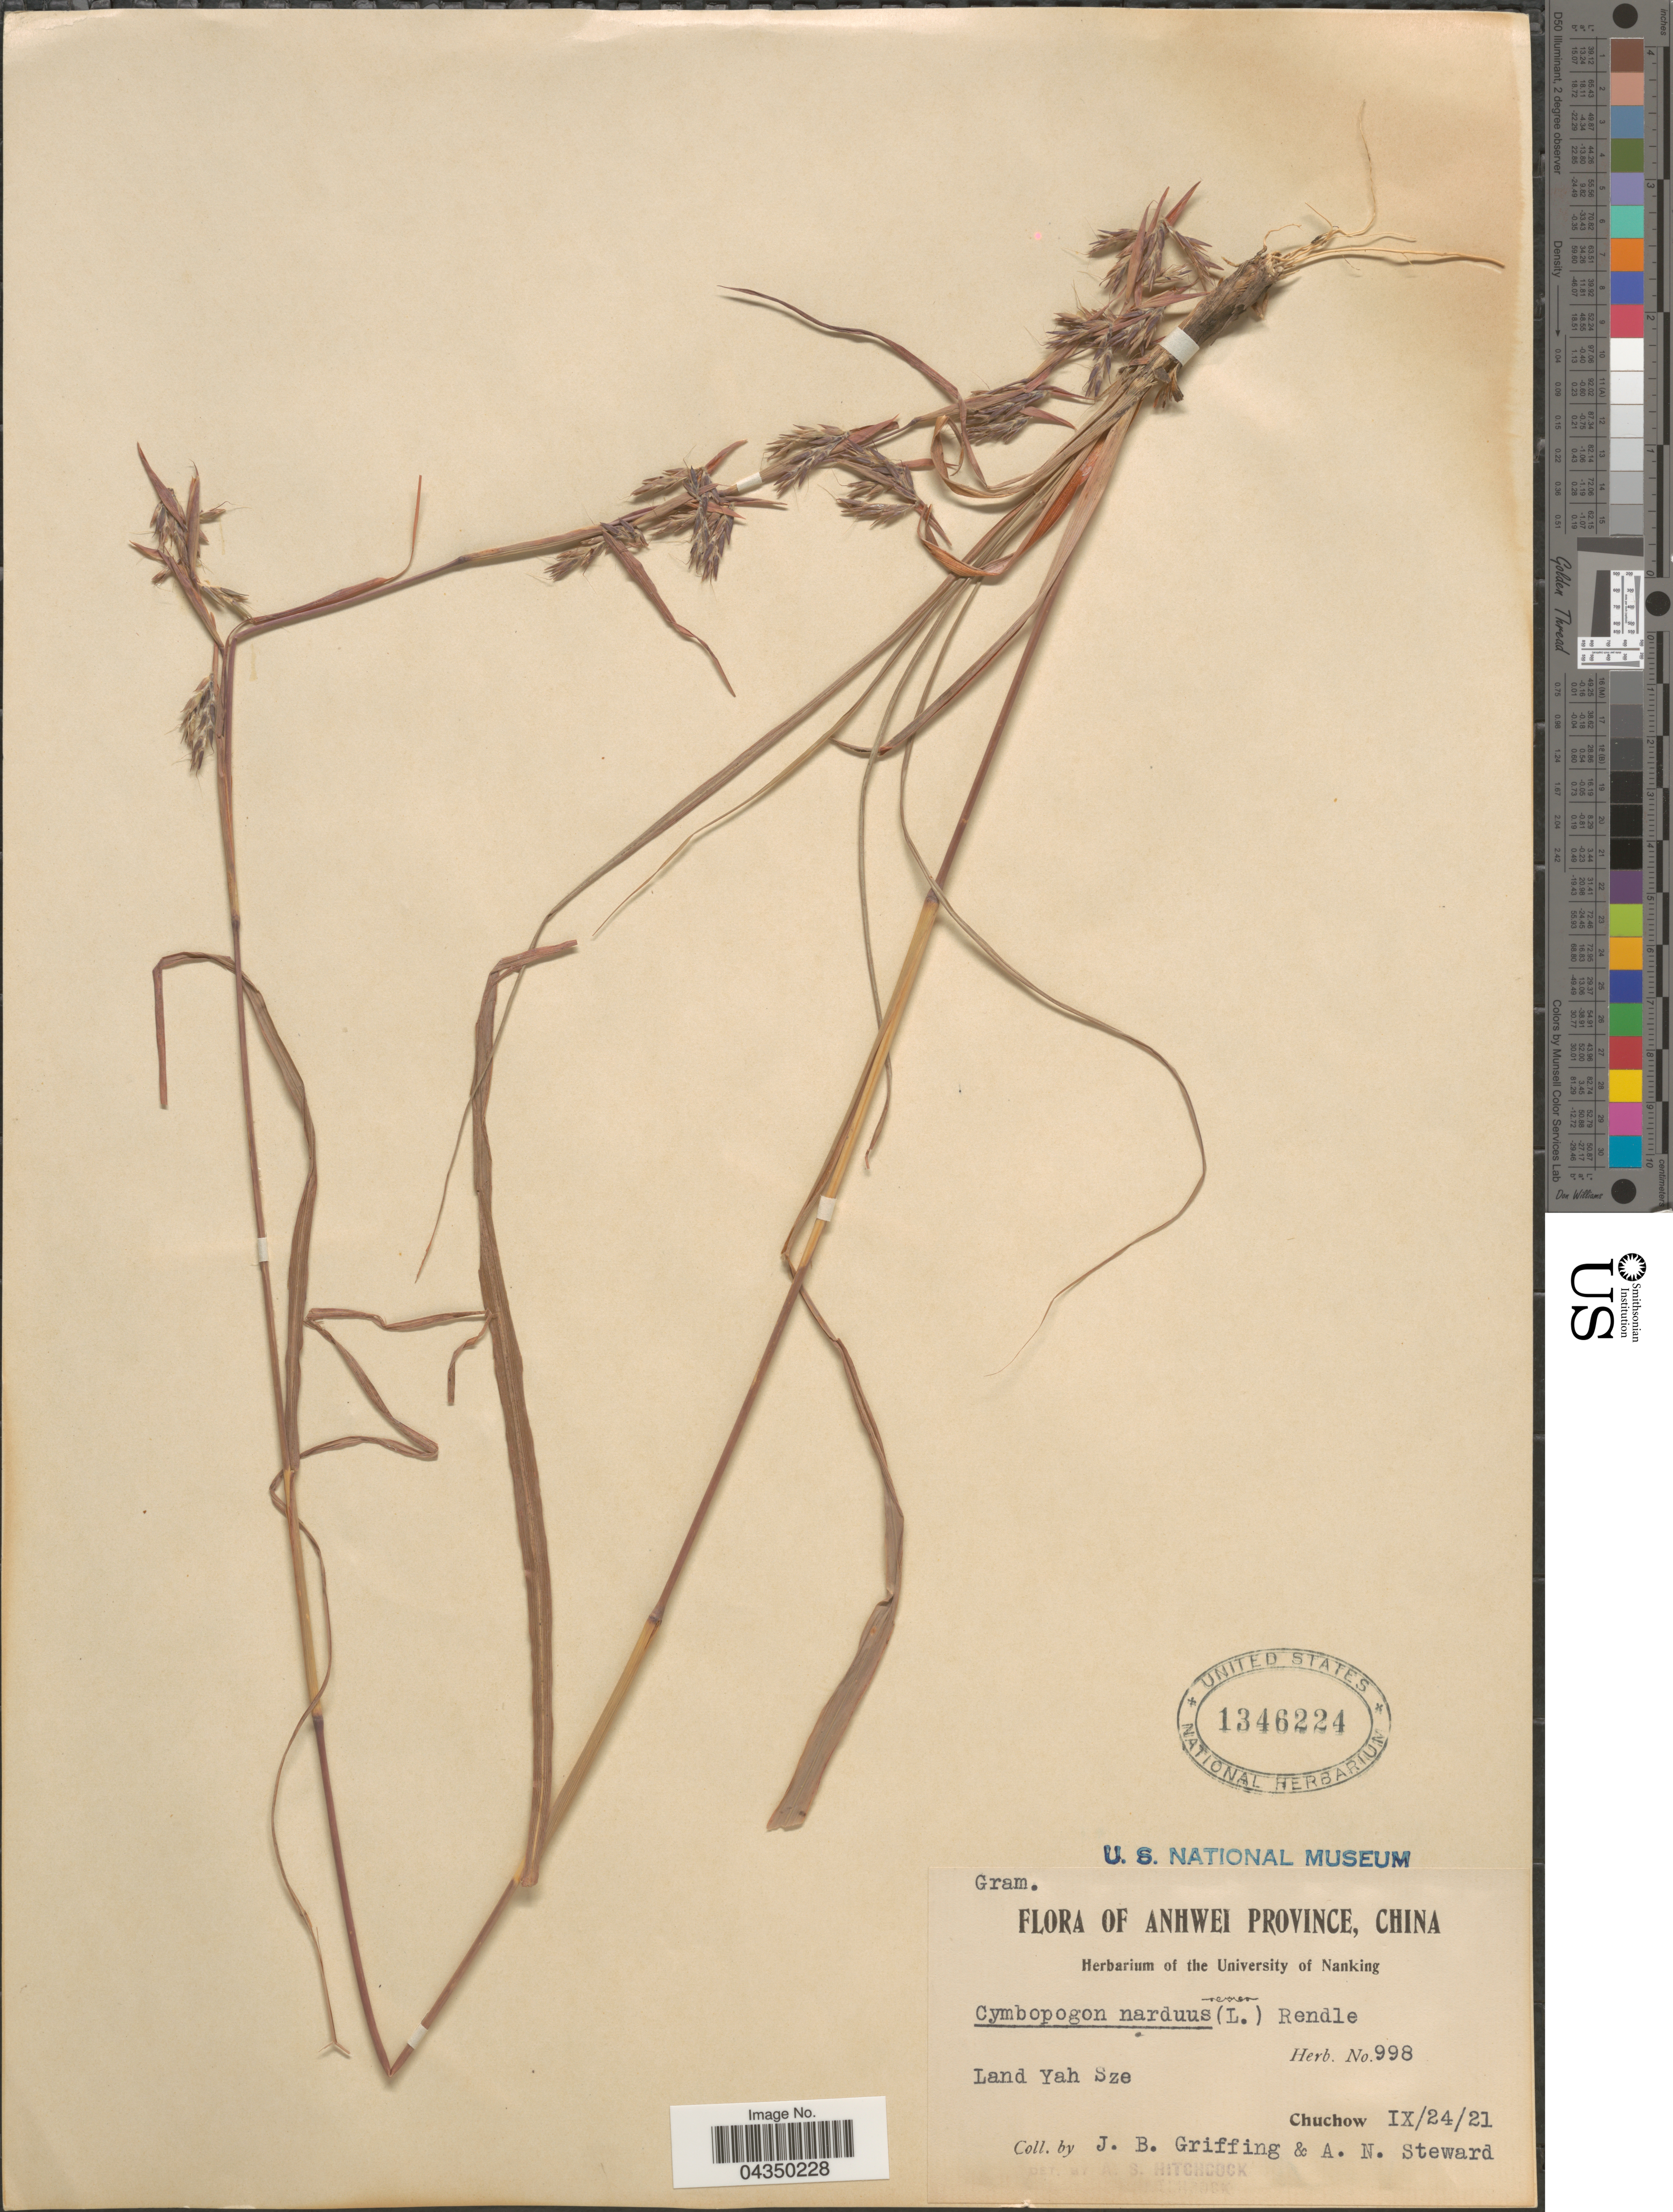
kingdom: Plantae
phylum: Tracheophyta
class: Liliopsida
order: Poales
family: Poaceae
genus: Cymbopogon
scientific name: Cymbopogon tortilis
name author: (J. Presl) A. Camus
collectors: J. Griffin & A. N. Steward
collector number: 998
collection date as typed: Transcribed d/m/y: 24/9/21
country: China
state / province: Anhui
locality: Anhwei Province. Land Yah Sze. Chuchow.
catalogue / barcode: US 1346224